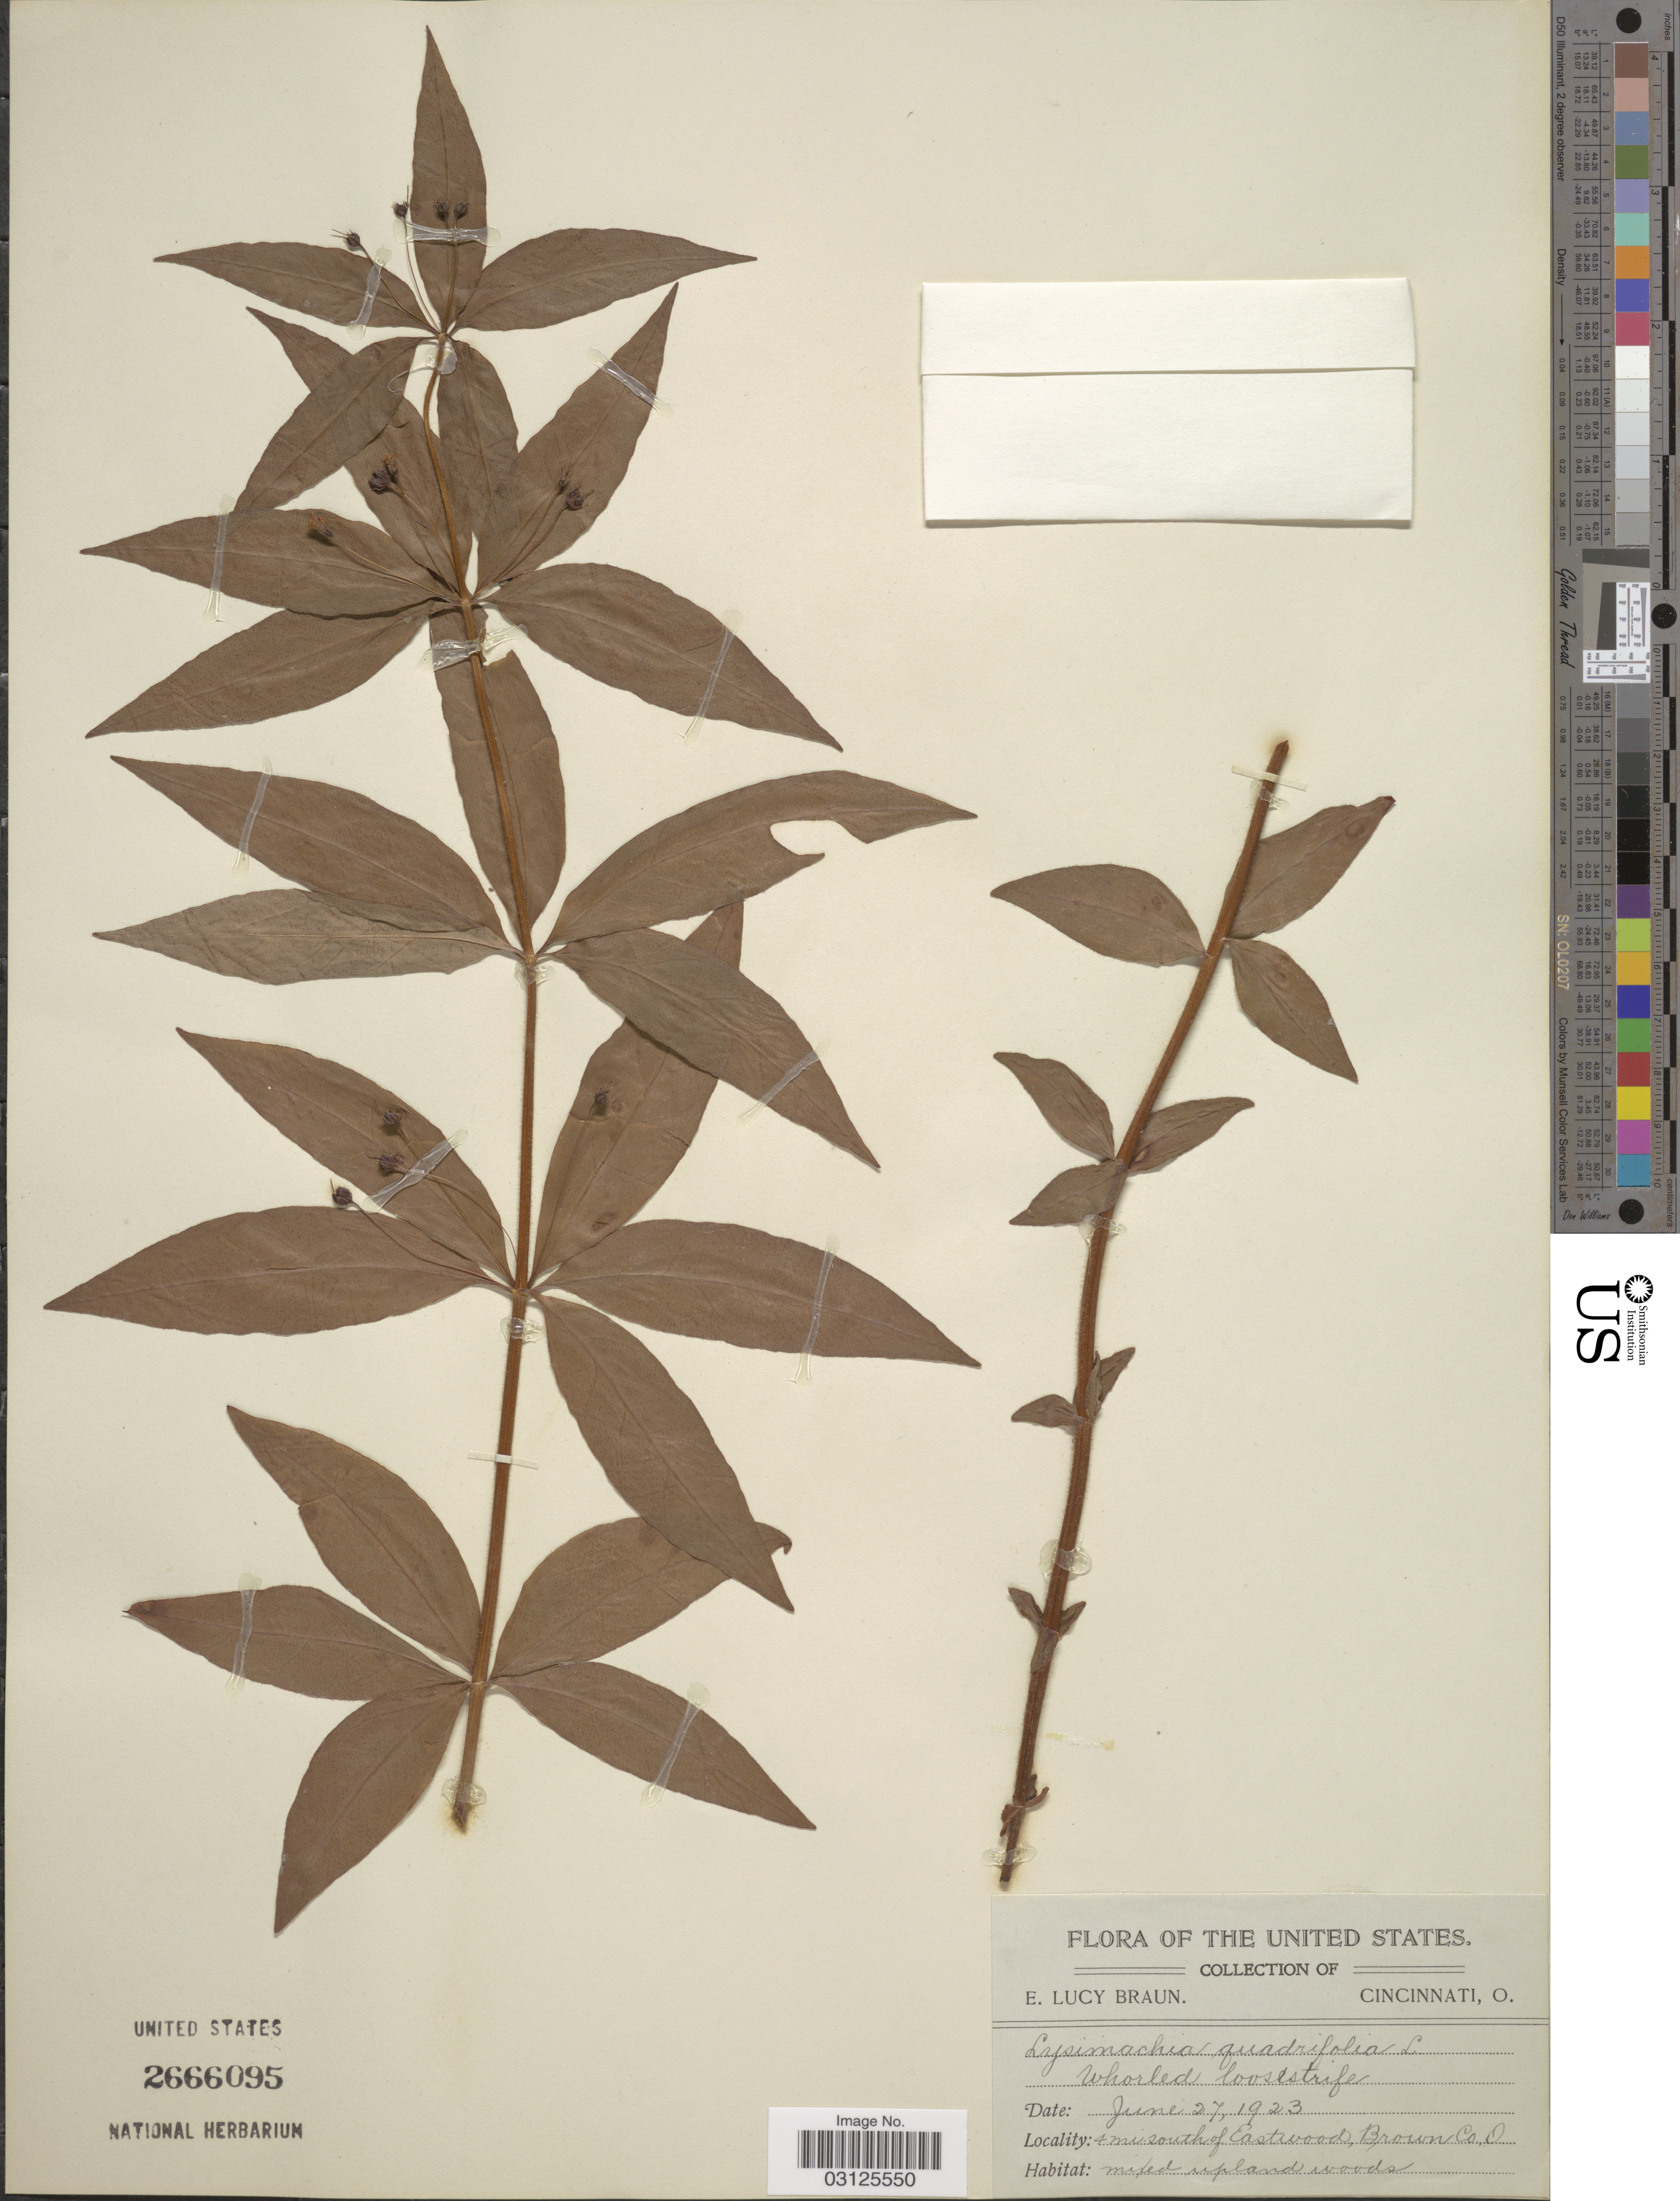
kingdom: Plantae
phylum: Tracheophyta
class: Magnoliopsida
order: Ericales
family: Primulaceae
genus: Lysimachia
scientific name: Lysimachia quadrifolia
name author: L.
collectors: E. L. Braun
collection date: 1923-06-27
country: United States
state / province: Ohio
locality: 4 mi south of Eastwood, Brown Co.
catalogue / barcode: US 2666095